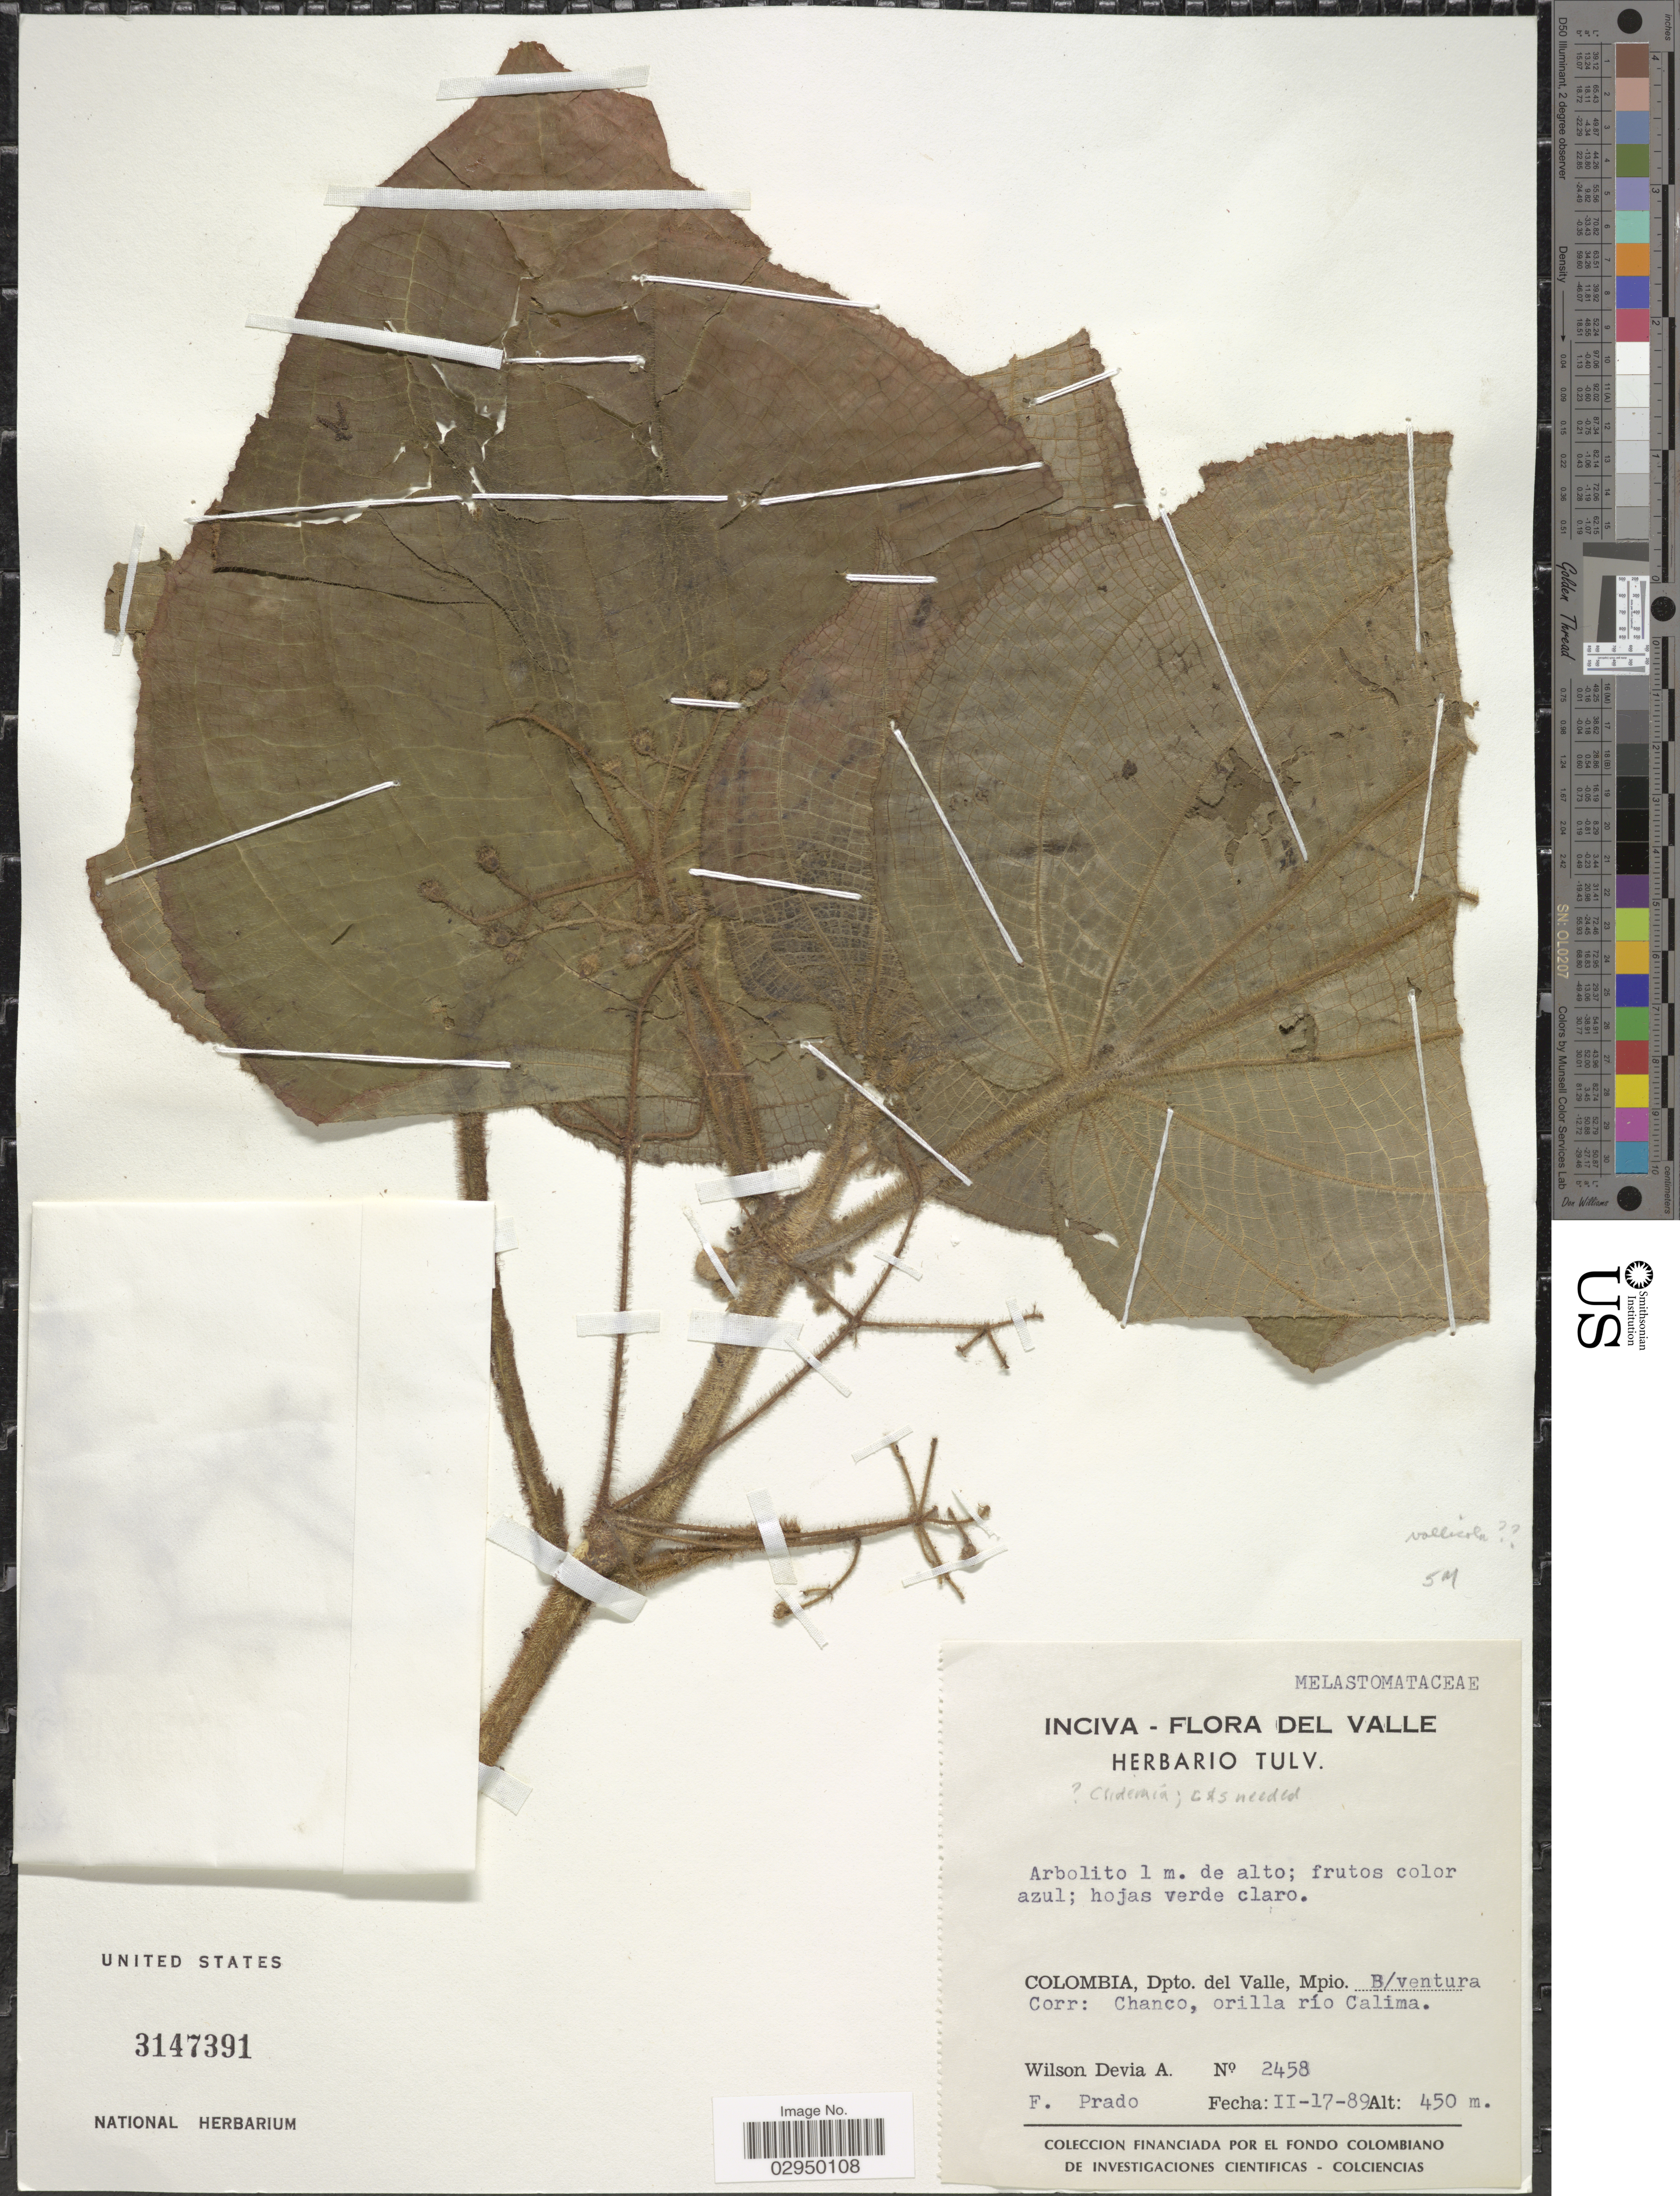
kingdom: Plantae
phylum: Tracheophyta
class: Magnoliopsida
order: Myrtales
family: Melastomataceae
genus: Clidemia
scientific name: Clidemia sp.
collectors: W. Devia A. & F. Prado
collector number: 2458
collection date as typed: Transcribed d/m/y: 17/2/89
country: Colombia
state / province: Valle del Cauca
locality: Dpto. del Valle, Mpio. B. ventura. Corr: Chanco, orilla río Calima.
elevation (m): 450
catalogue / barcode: US 3147391